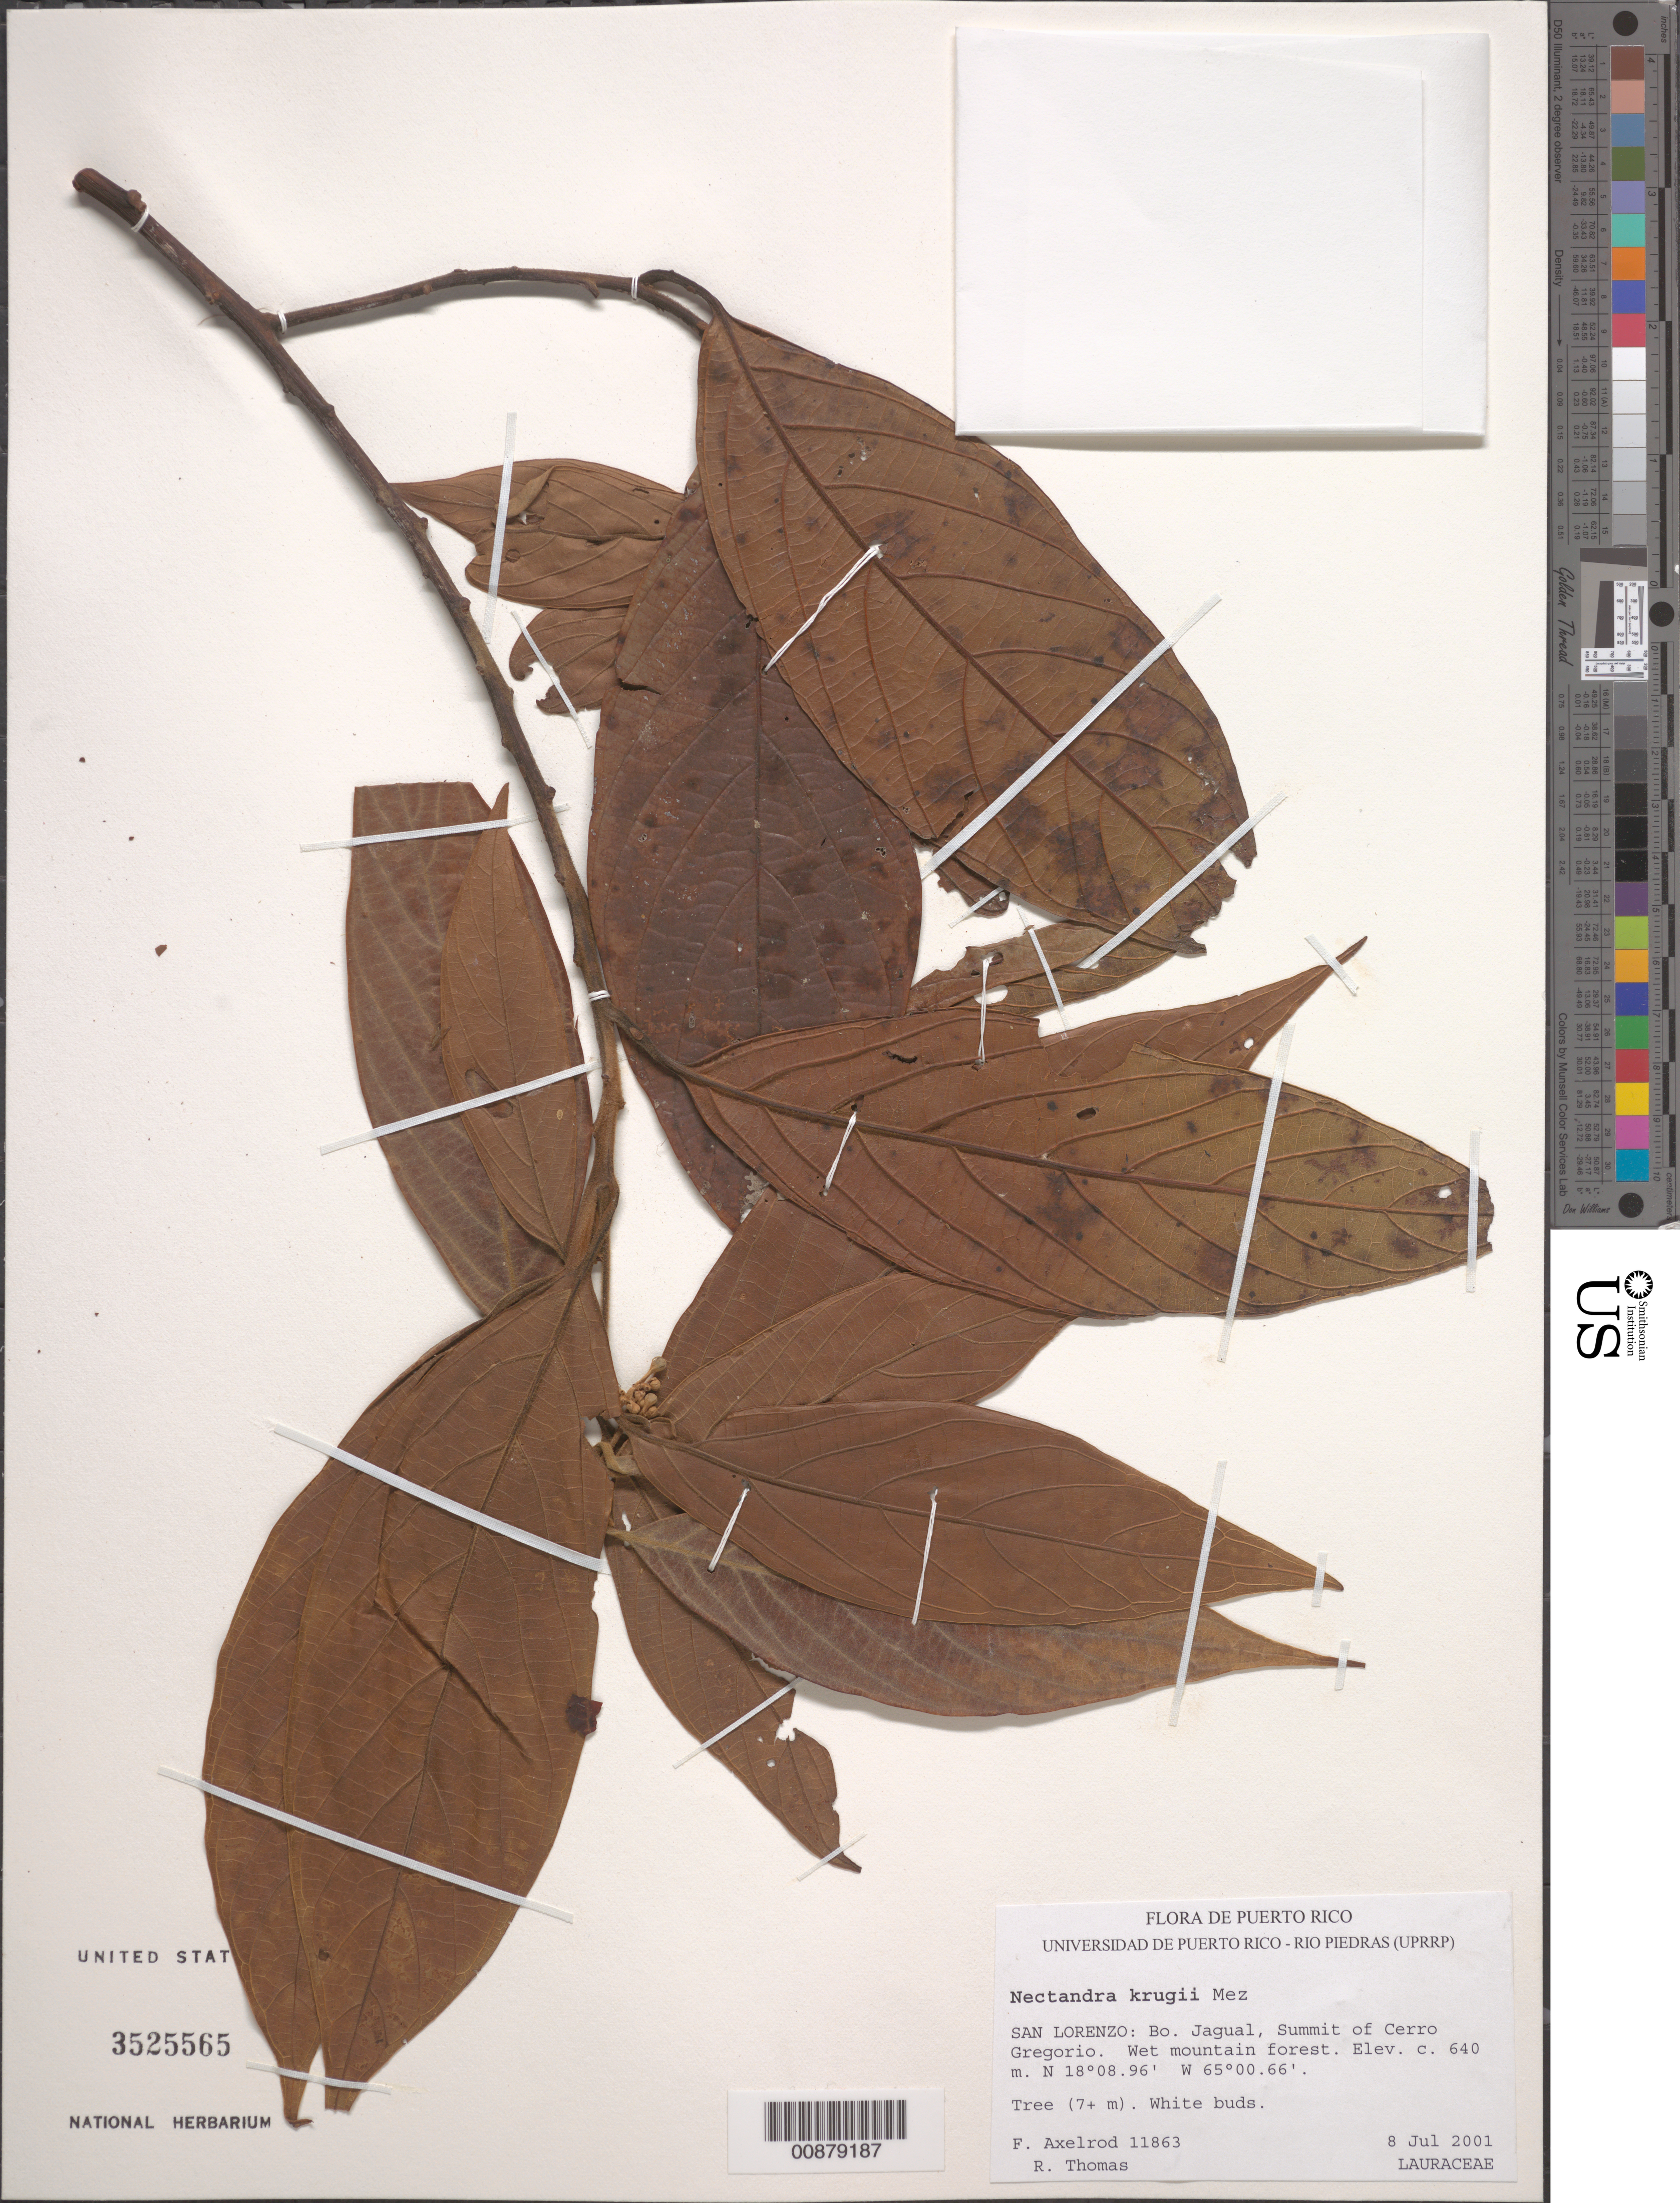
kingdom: Plantae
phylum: Tracheophyta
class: Magnoliopsida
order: Laurales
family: Lauraceae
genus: Nectandra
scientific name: Nectandra krugii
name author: Mez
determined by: Axelrod, F. S.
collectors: F. S. Axelrod & R. Thomas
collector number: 11863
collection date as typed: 08 Jul 2001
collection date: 2001-07-08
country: Puerto Rico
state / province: San Lorenzo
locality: Bo. Jagual, summit area of Cerro Gregorio.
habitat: Wet mountain forest.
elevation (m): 640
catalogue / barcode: US 3525565